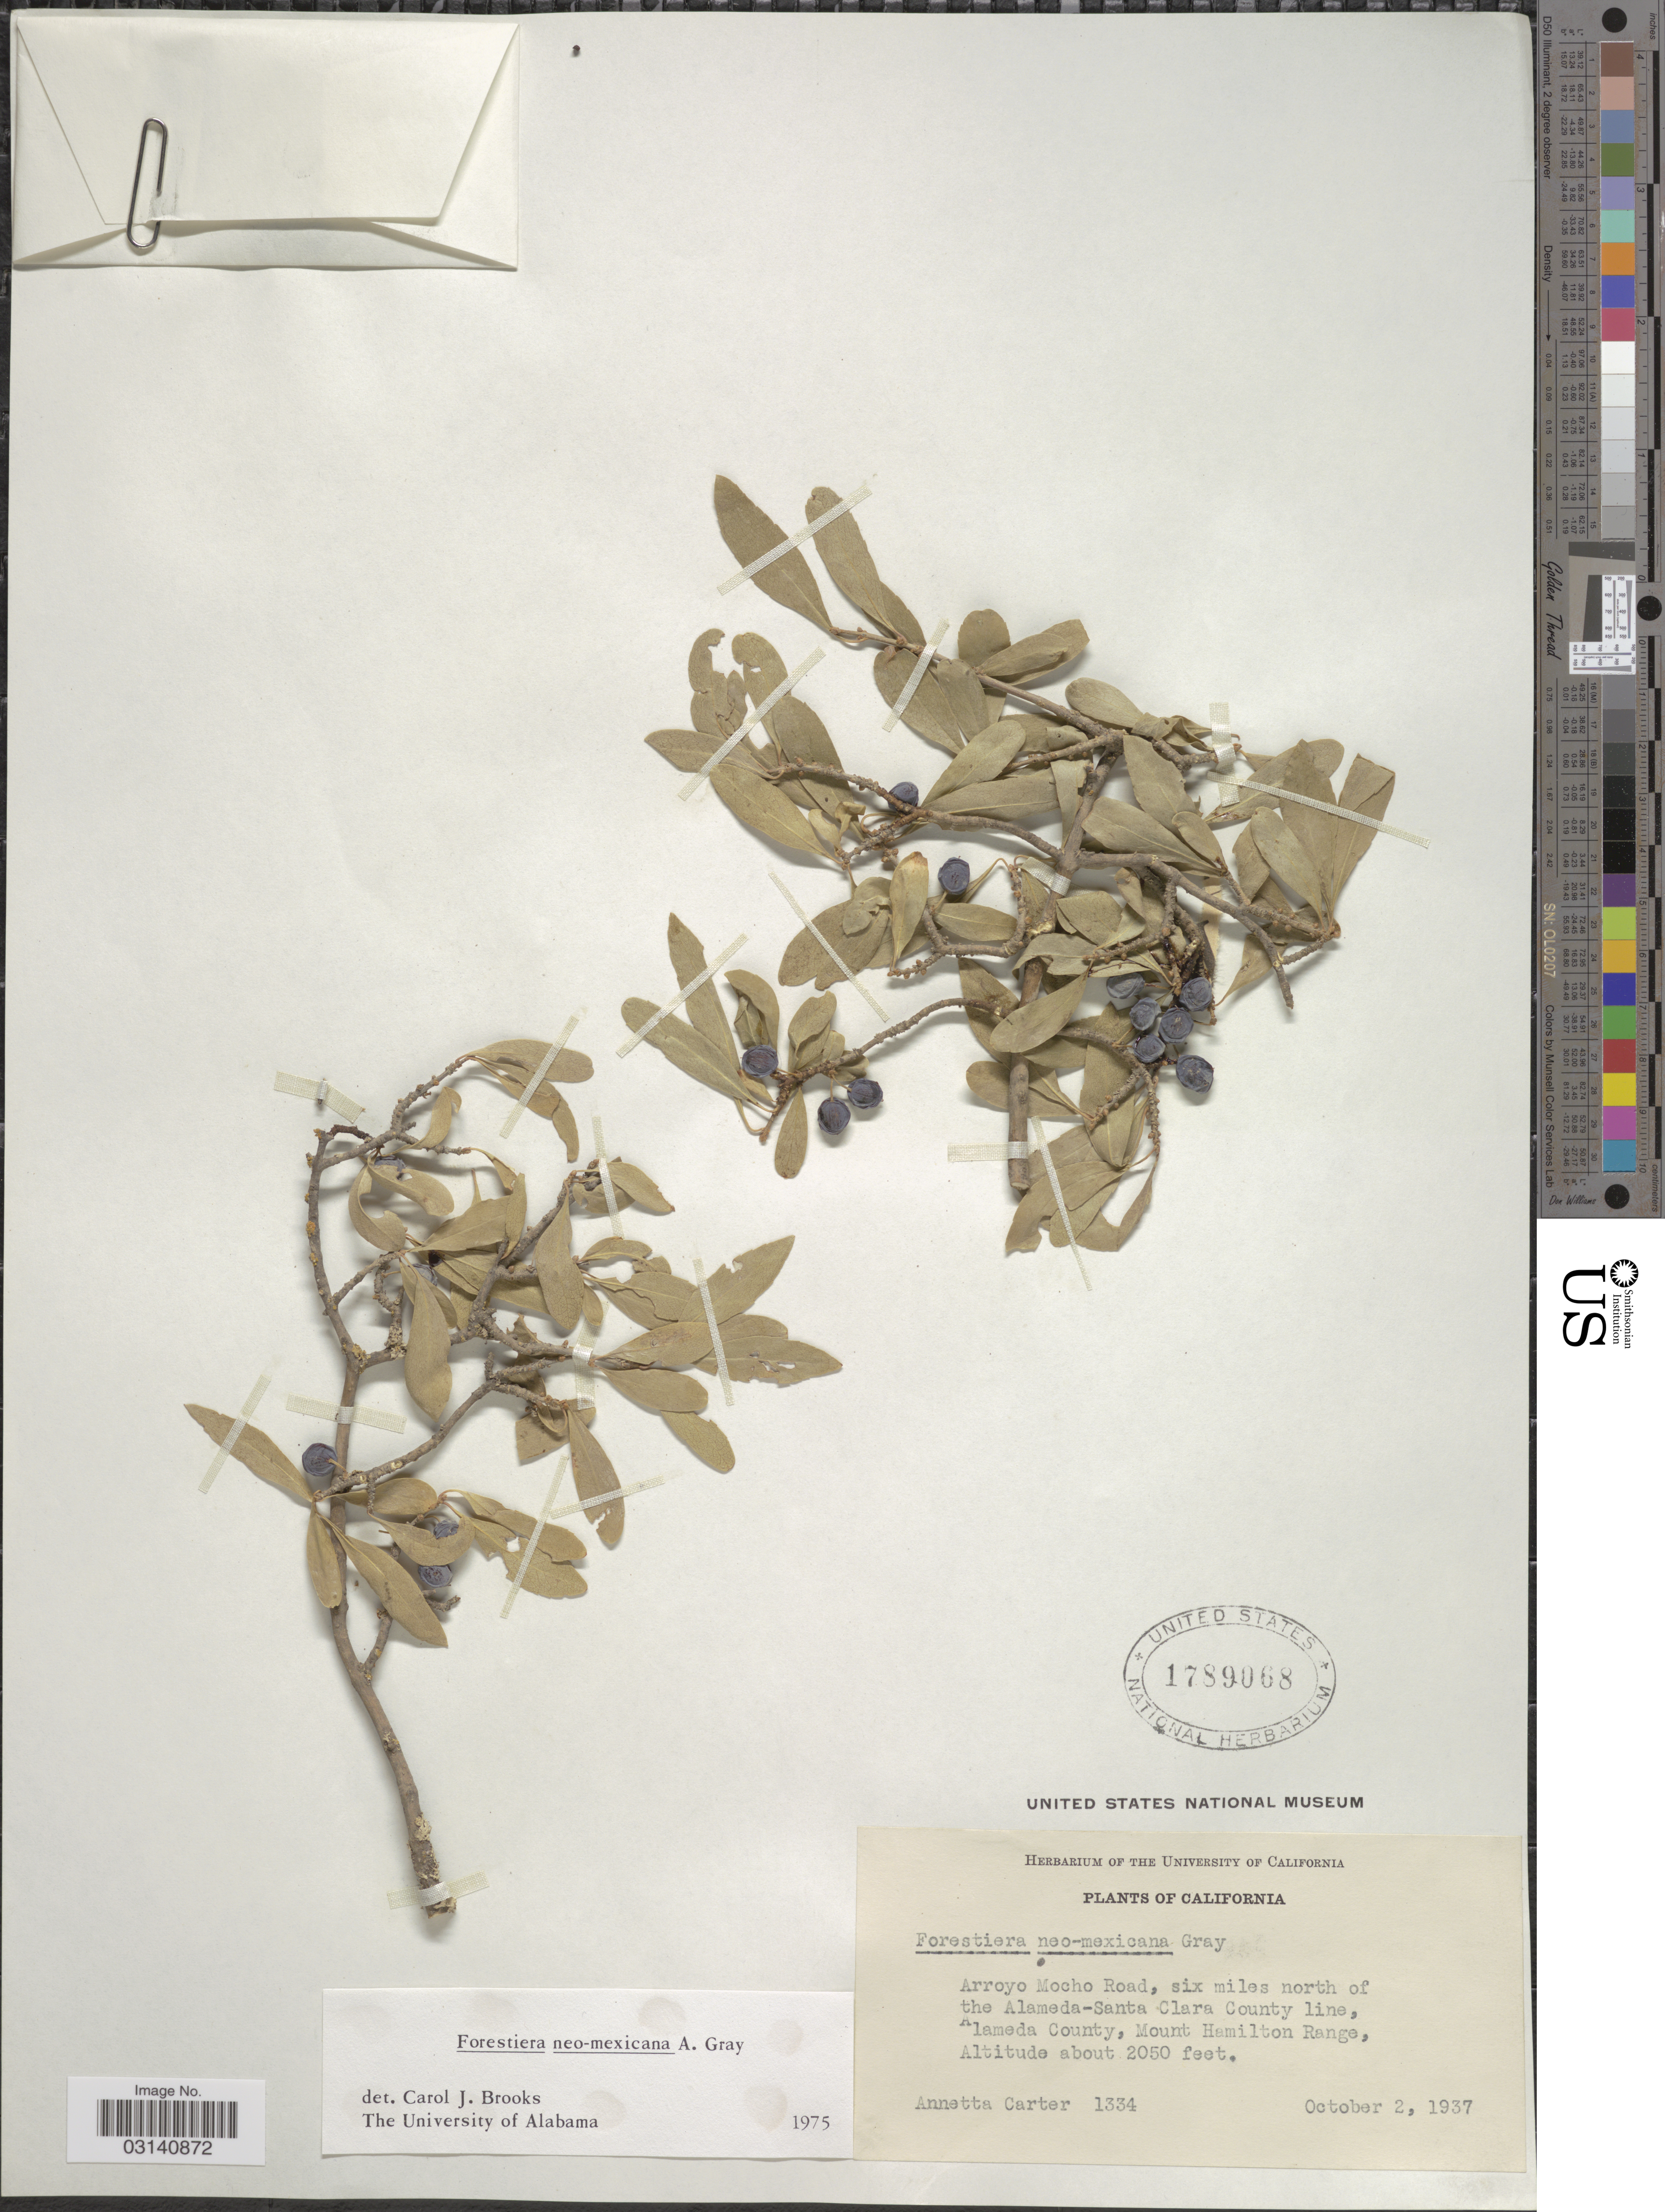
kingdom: Plantae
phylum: Tracheophyta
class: Magnoliopsida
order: Lamiales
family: Oleaceae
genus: Forestiera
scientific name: Forestiera neomexicana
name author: A. Gray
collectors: A. Carter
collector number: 1334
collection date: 1937-10-02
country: United States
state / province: California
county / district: Alameda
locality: Arroyo Mocho Road, six miles north of the Alameda-Santa Clara County line, Alameda County, Mount Hamilton Range.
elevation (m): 625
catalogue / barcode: US 1789068